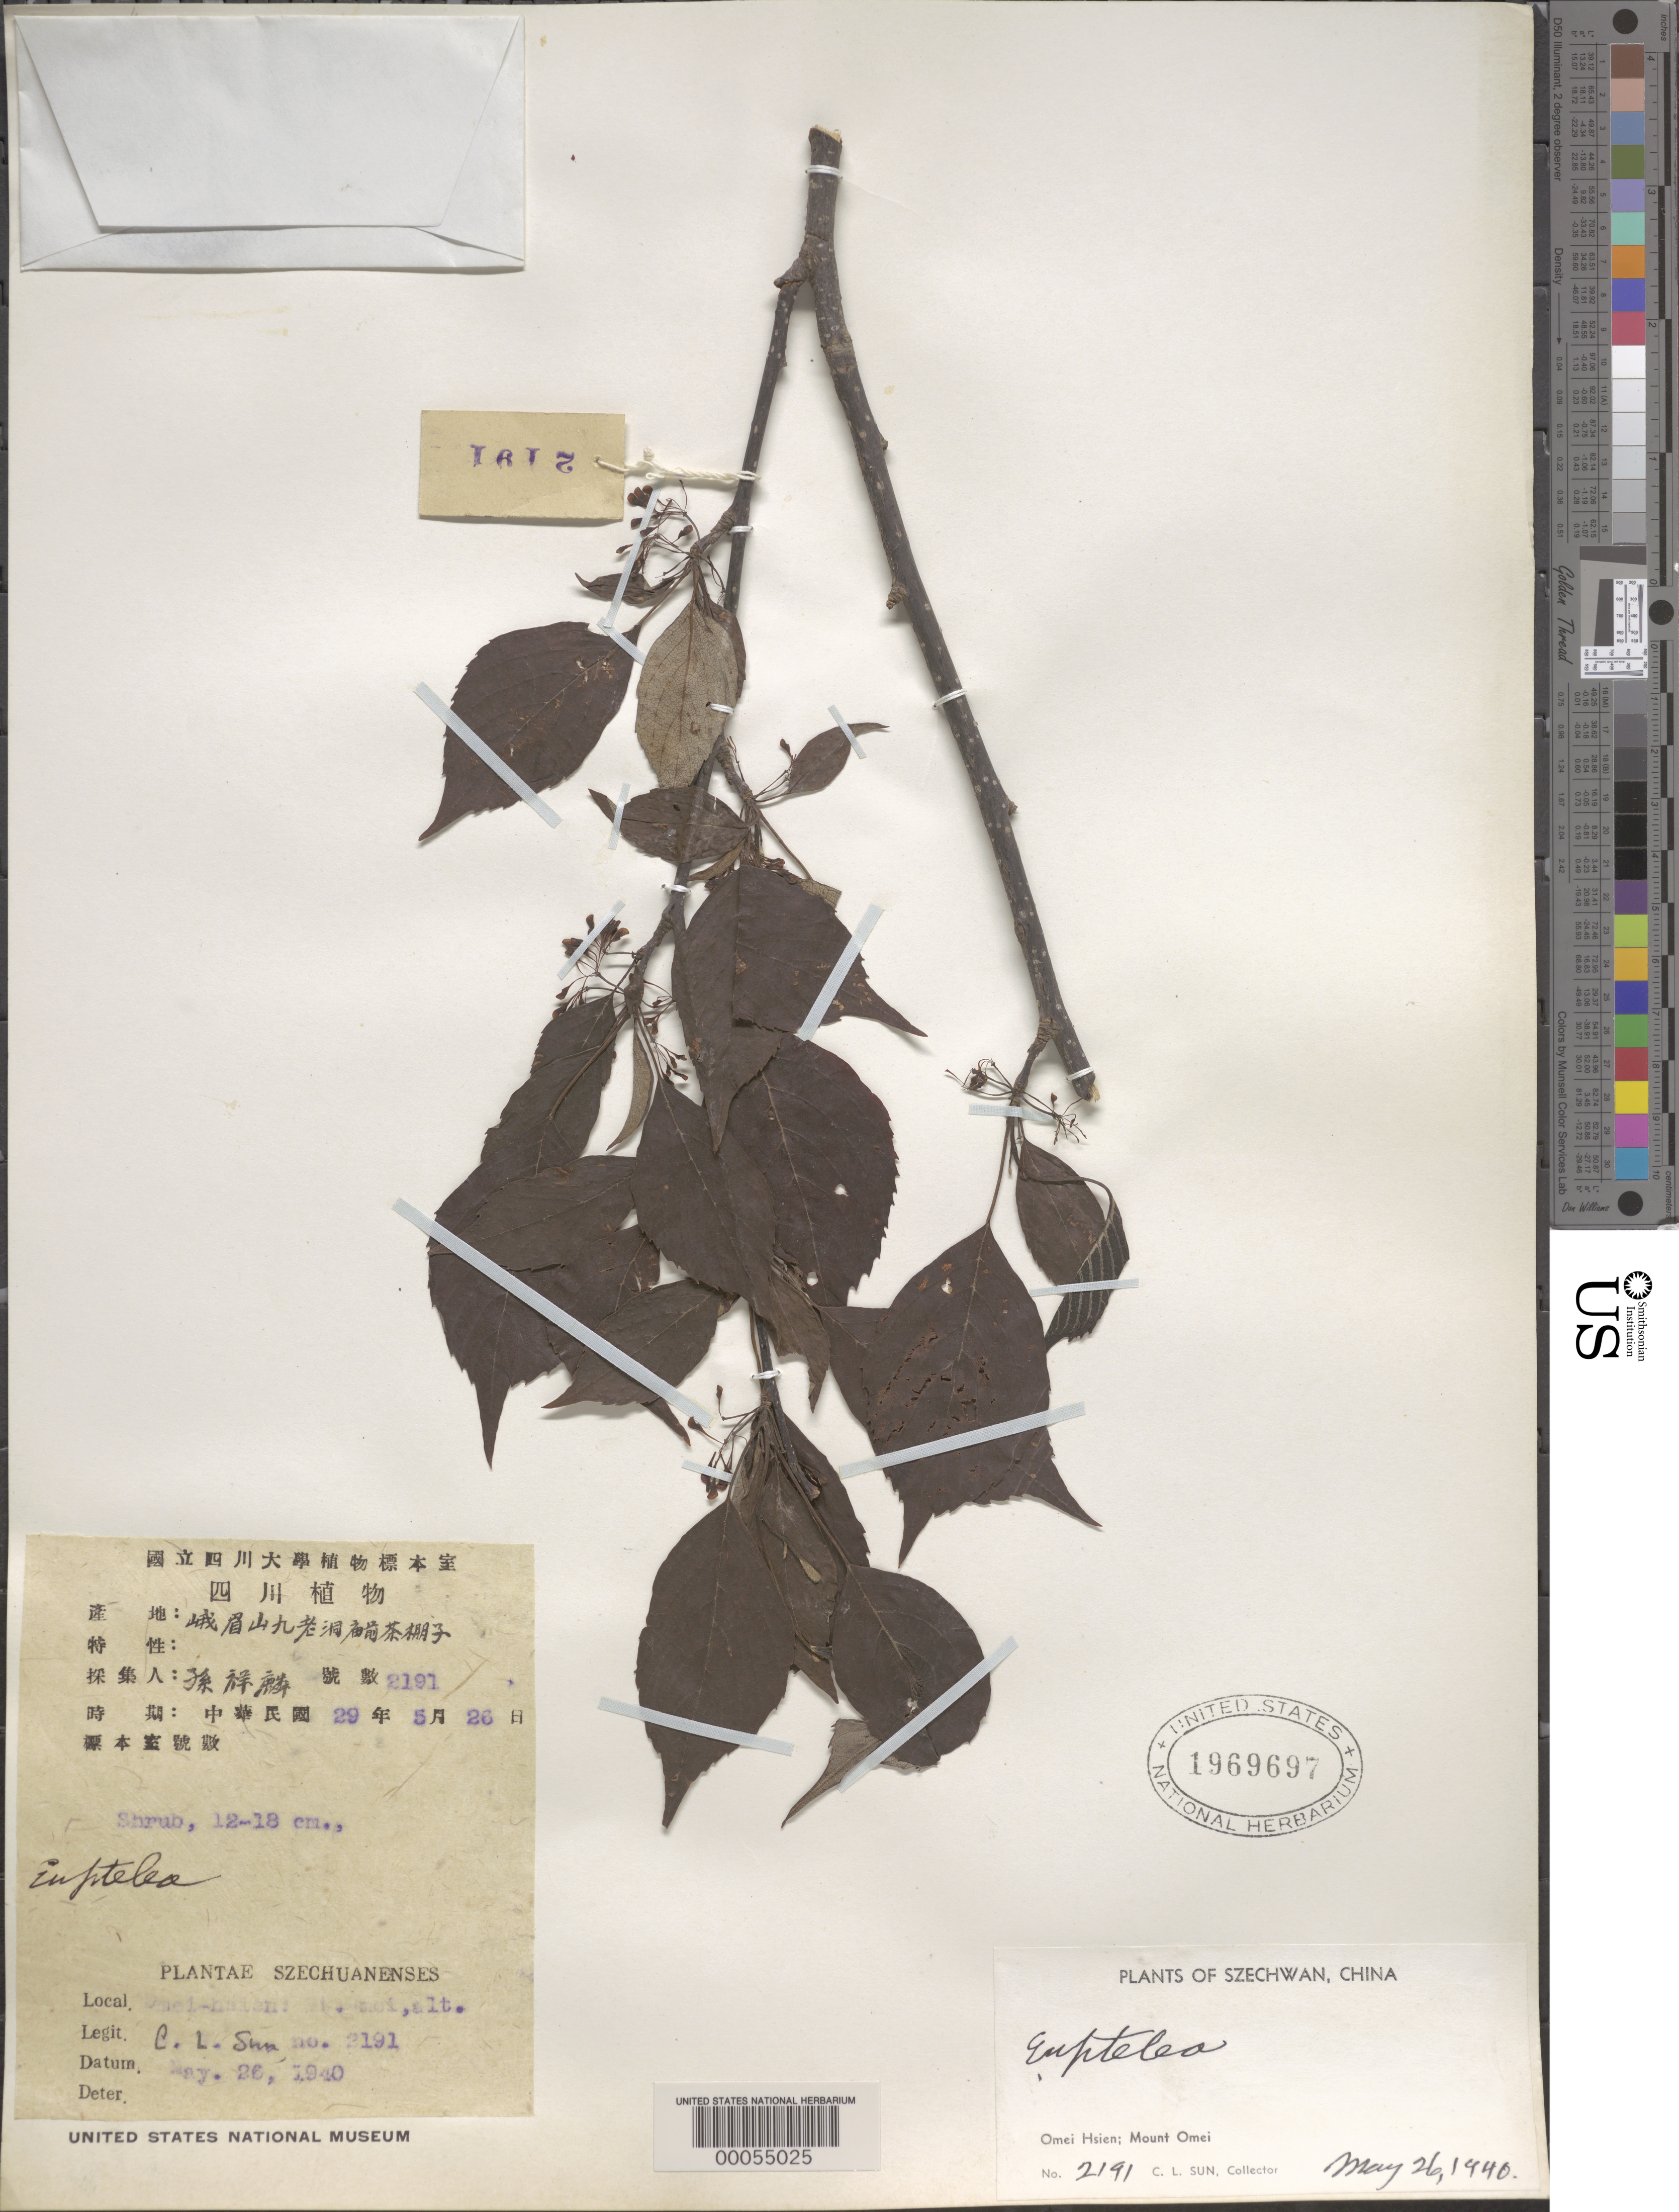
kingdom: Plantae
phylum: Tracheophyta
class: Magnoliopsida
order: Ranunculales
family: Eupteleaceae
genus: Euptelea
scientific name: Euptelea pleiosperma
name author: Hook. f. & Thomson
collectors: C. Sun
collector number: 2191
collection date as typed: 26 May 1940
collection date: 1940-05-26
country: China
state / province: Sichuan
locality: Omei-hsien: mt. omei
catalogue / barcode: US 1969697